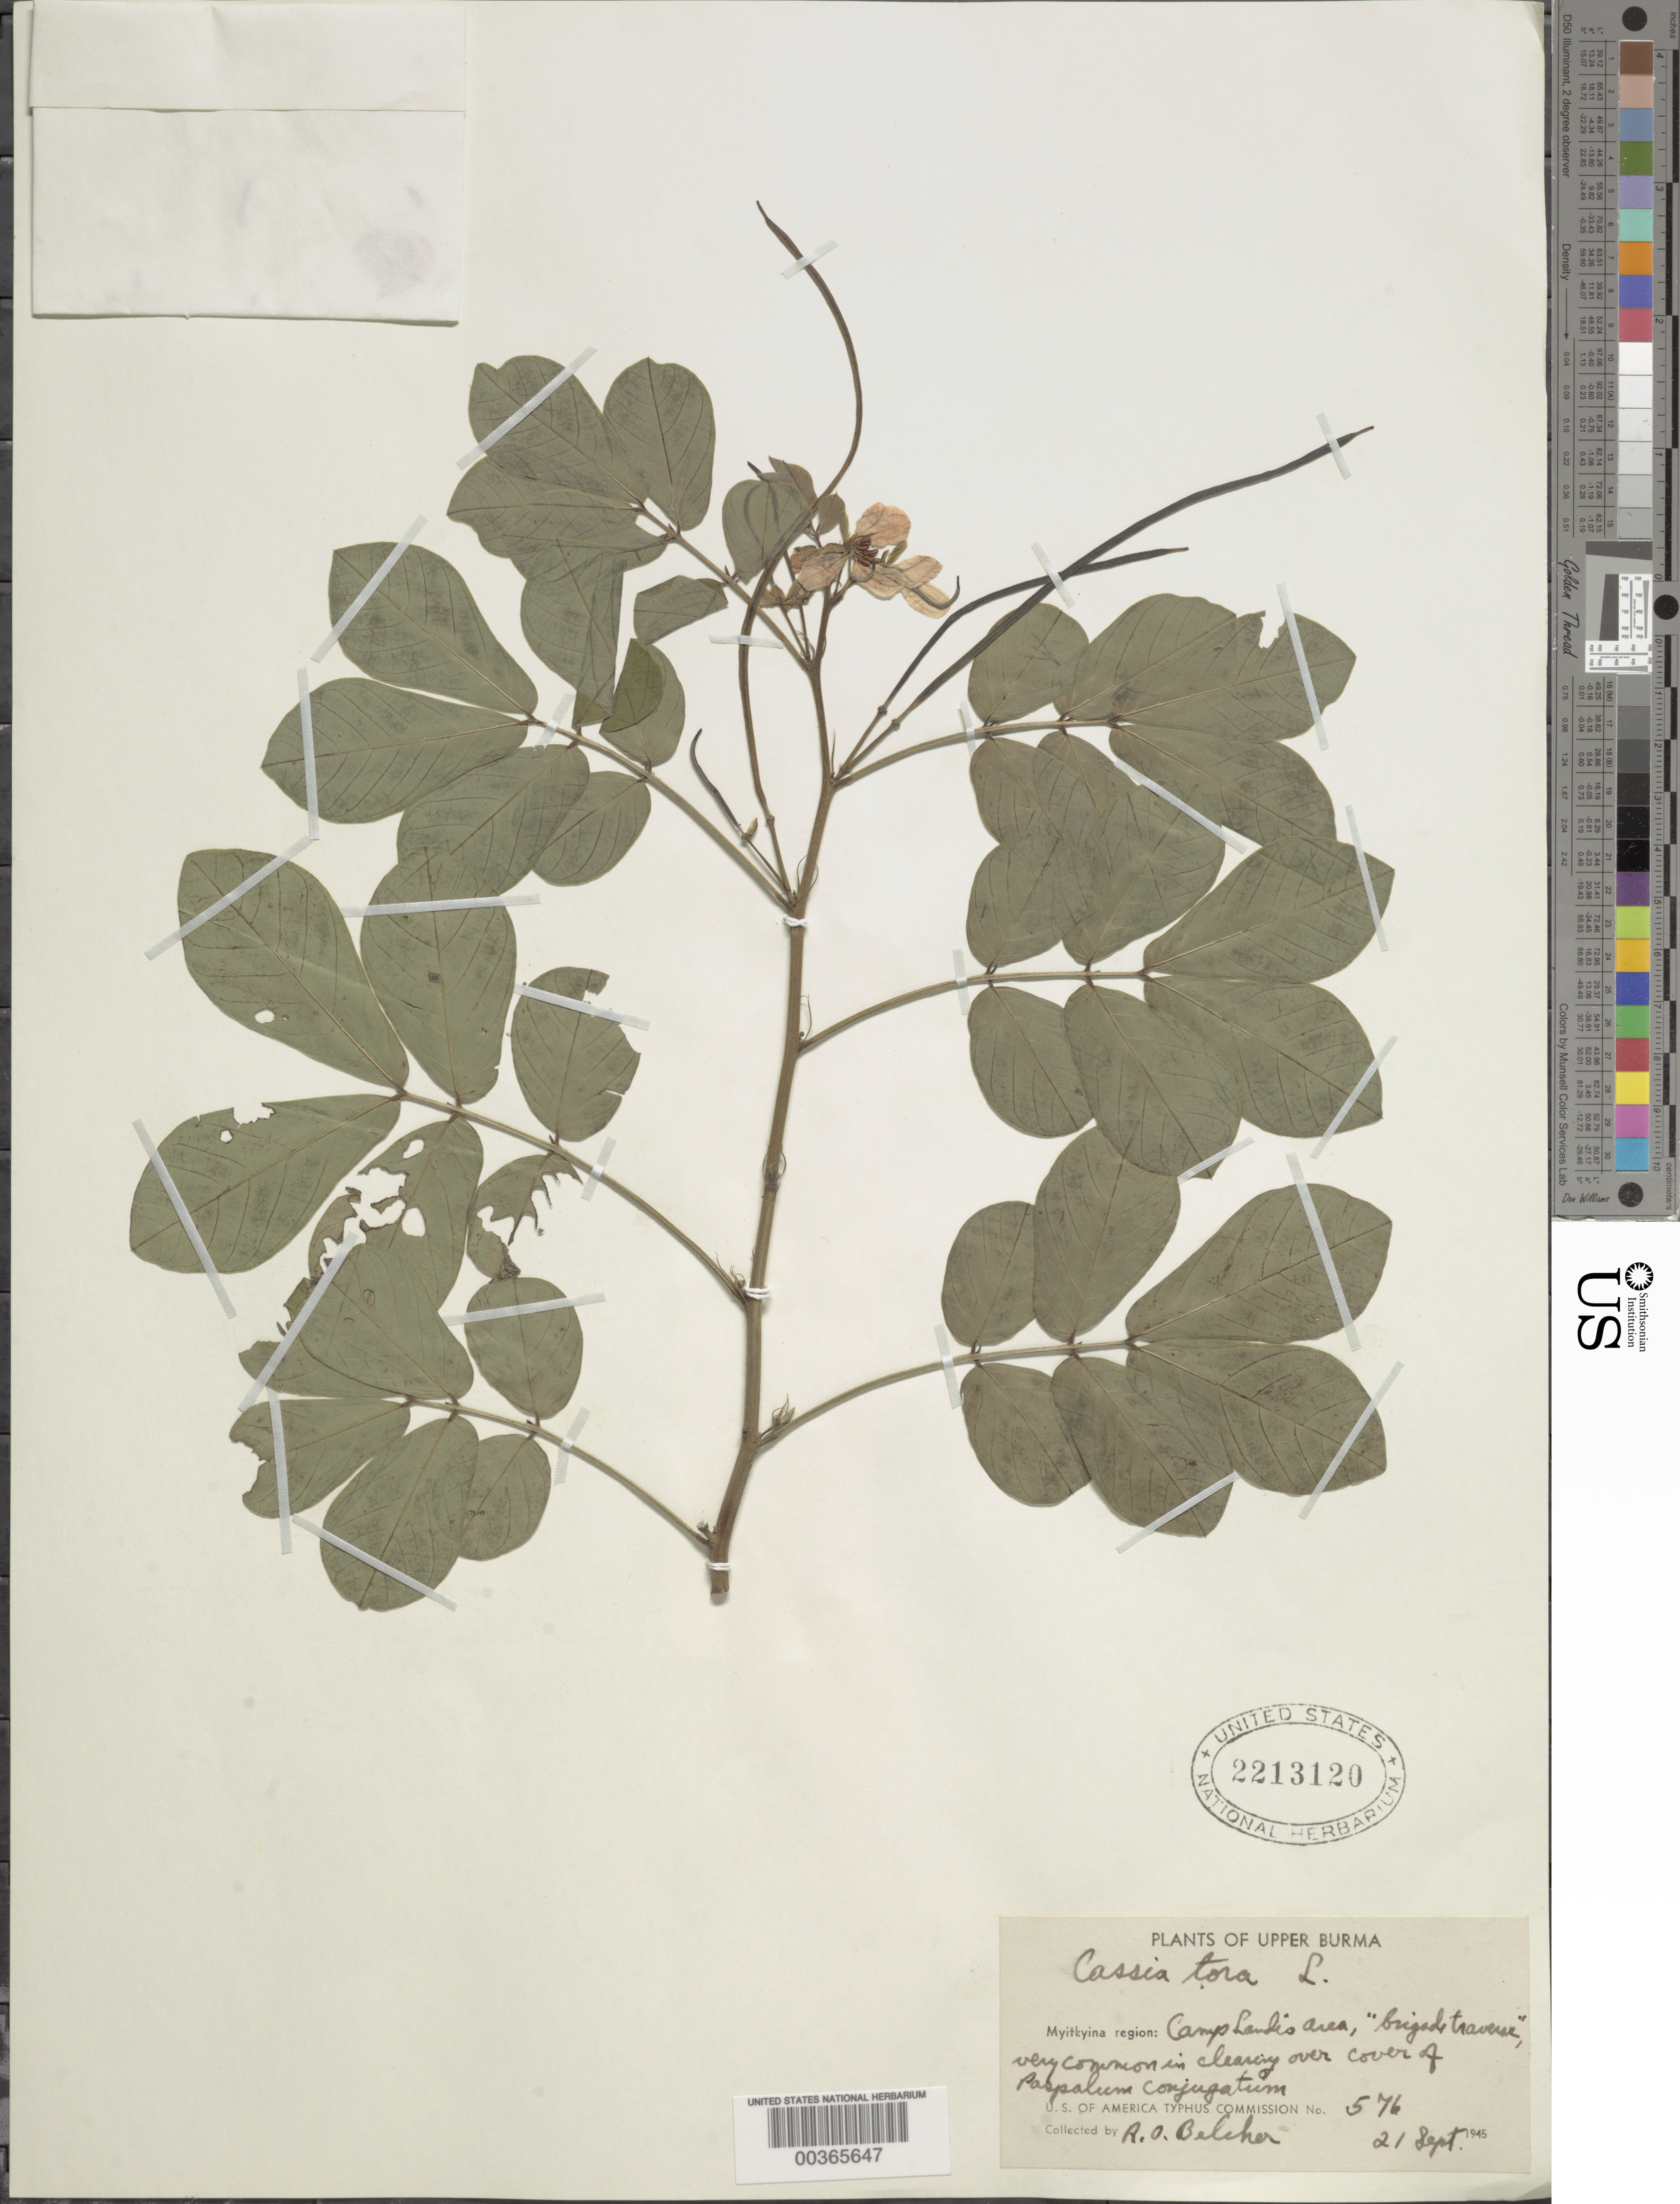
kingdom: Plantae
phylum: Tracheophyta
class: Magnoliopsida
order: Fabales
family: Fabaceae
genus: Senna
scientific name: Senna obtusifolia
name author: (L.) H.S. Irwin & Barneby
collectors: R. Belcher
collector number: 576 USA Typhus Comm.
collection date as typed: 21 Sep 1945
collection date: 1945-09-21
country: Myanmar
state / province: Kachin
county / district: Myitkyina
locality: Myitkyina region; camp lardis area, "brigade travese"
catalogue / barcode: US 2213120